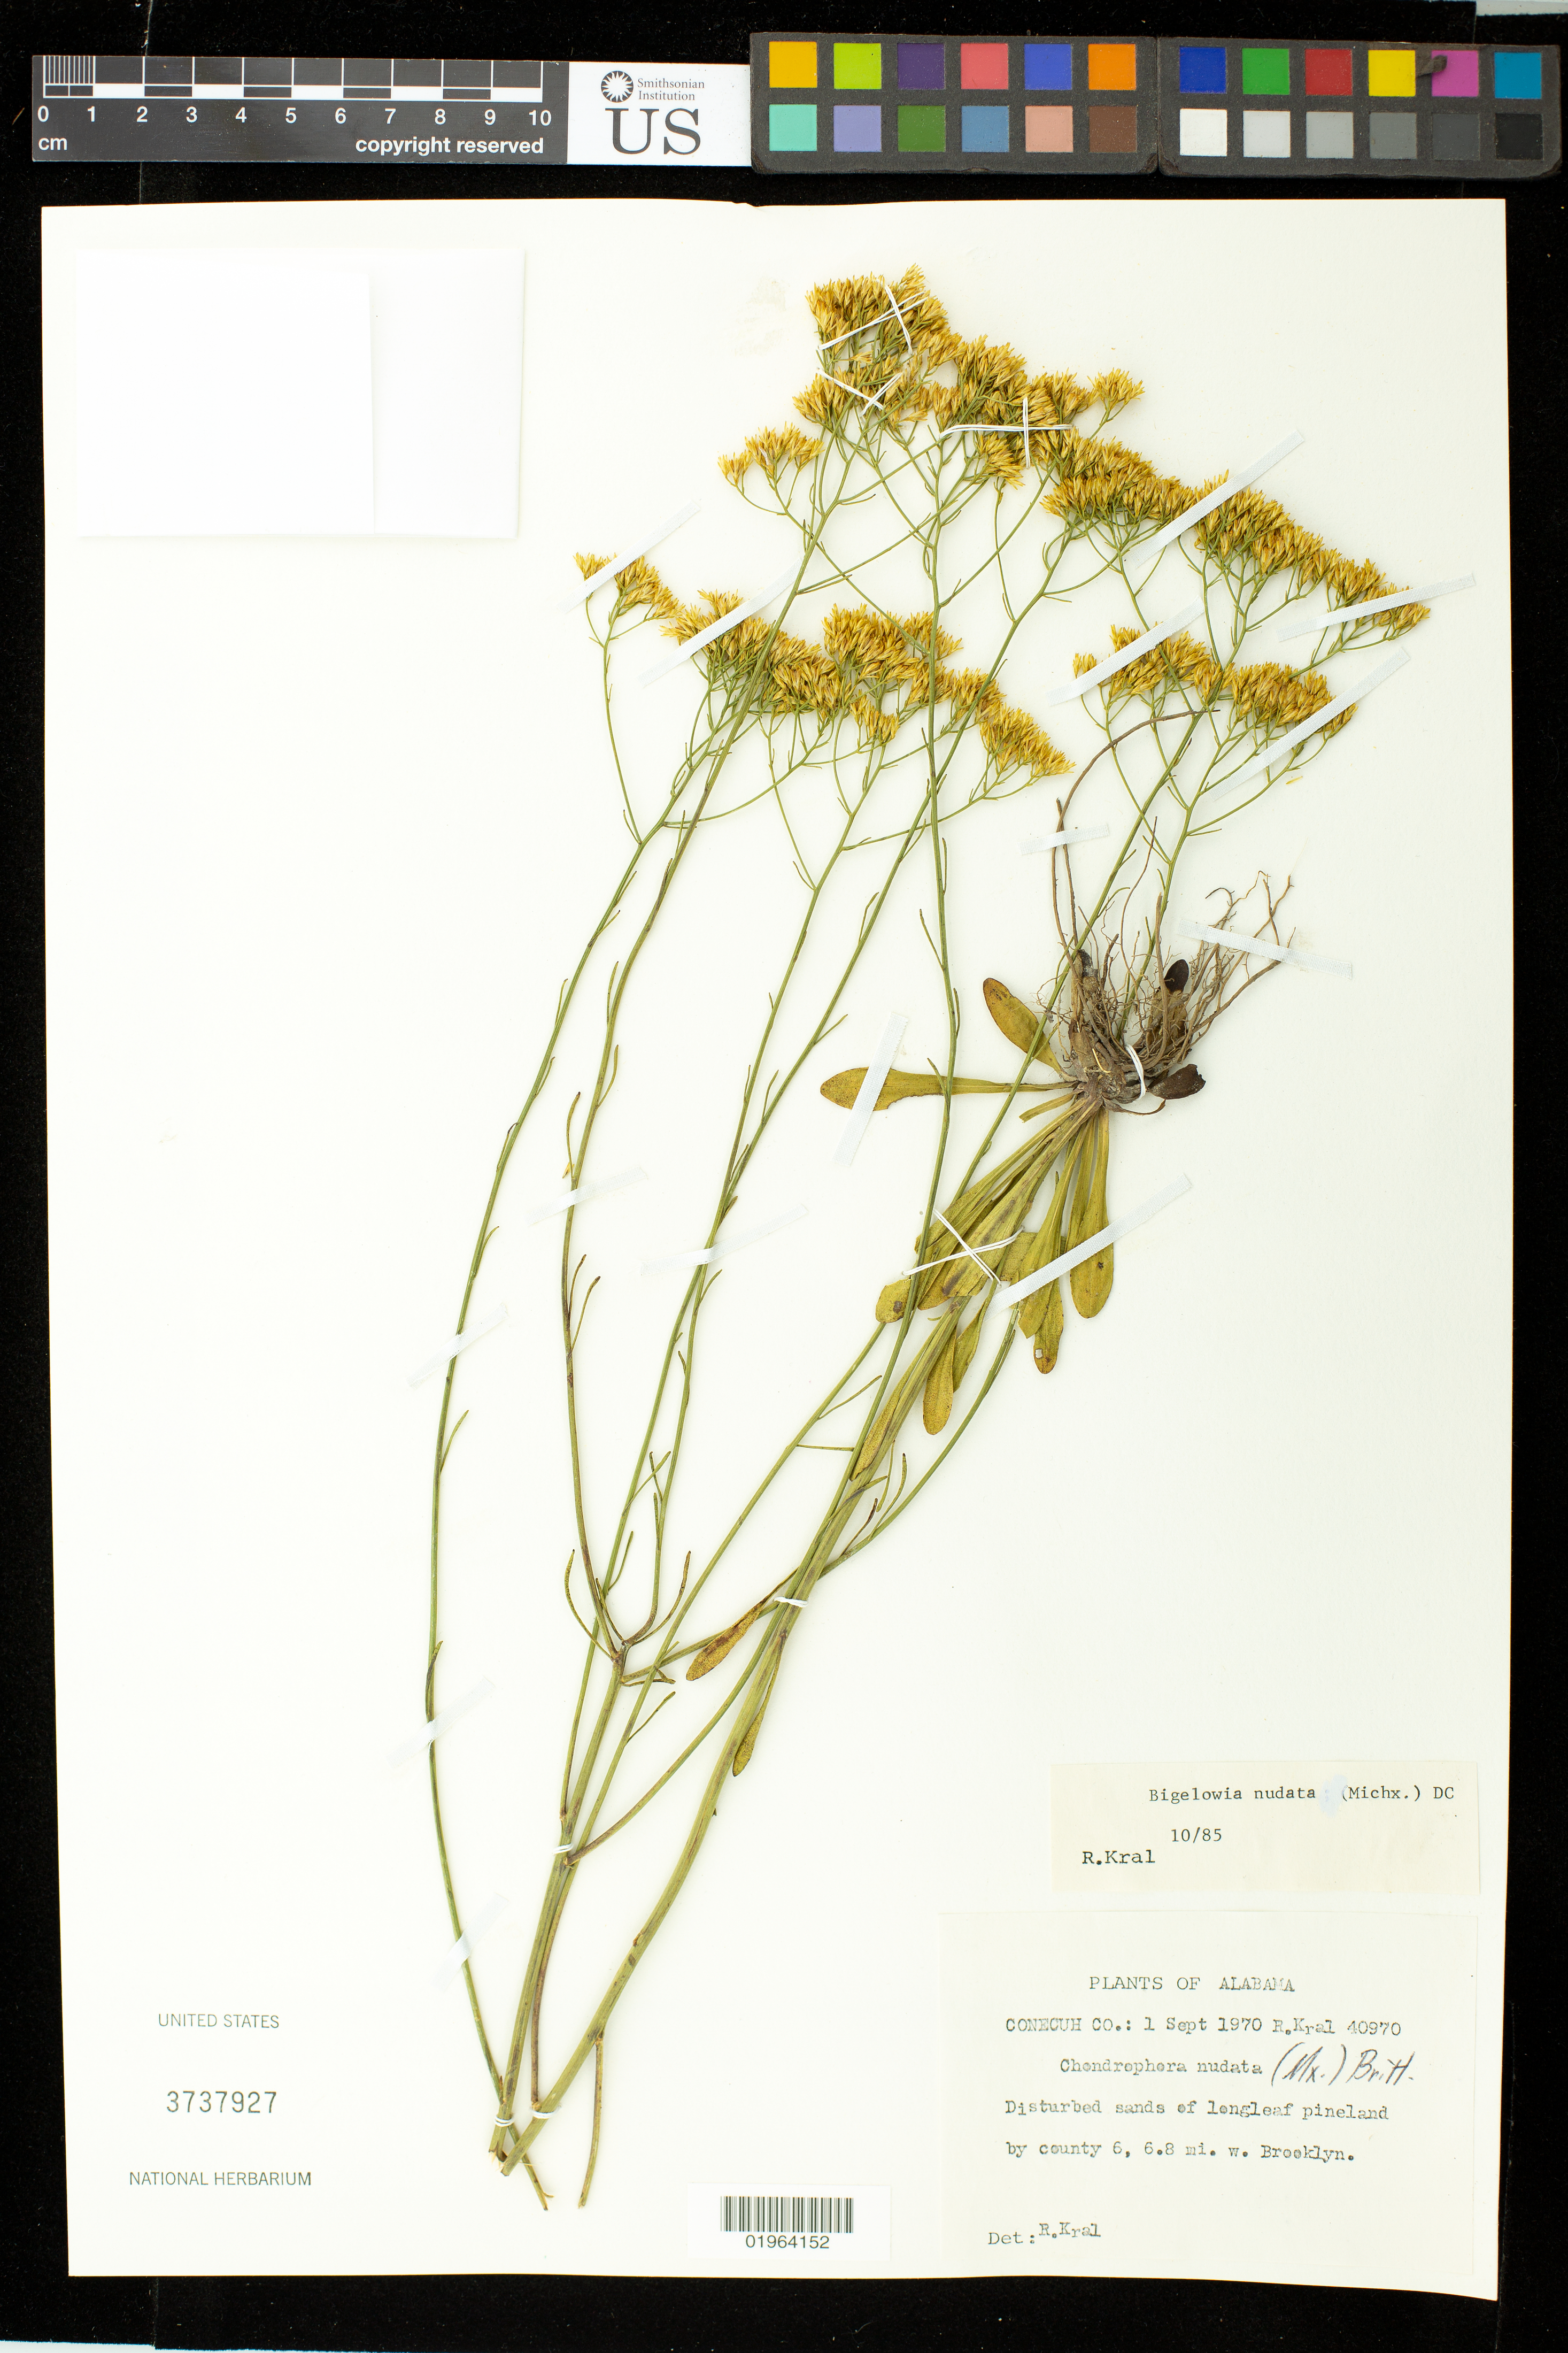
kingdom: Plantae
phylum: Tracheophyta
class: Magnoliopsida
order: Asterales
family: Asteraceae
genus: Bigelowia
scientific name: Bigelowia nudata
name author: (Michx.) DC.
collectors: R. Kral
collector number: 40970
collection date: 1970-09-01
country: United States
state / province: Alabama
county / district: Conecuh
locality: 6.8 mi. W Brooklyn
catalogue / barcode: US 3737927